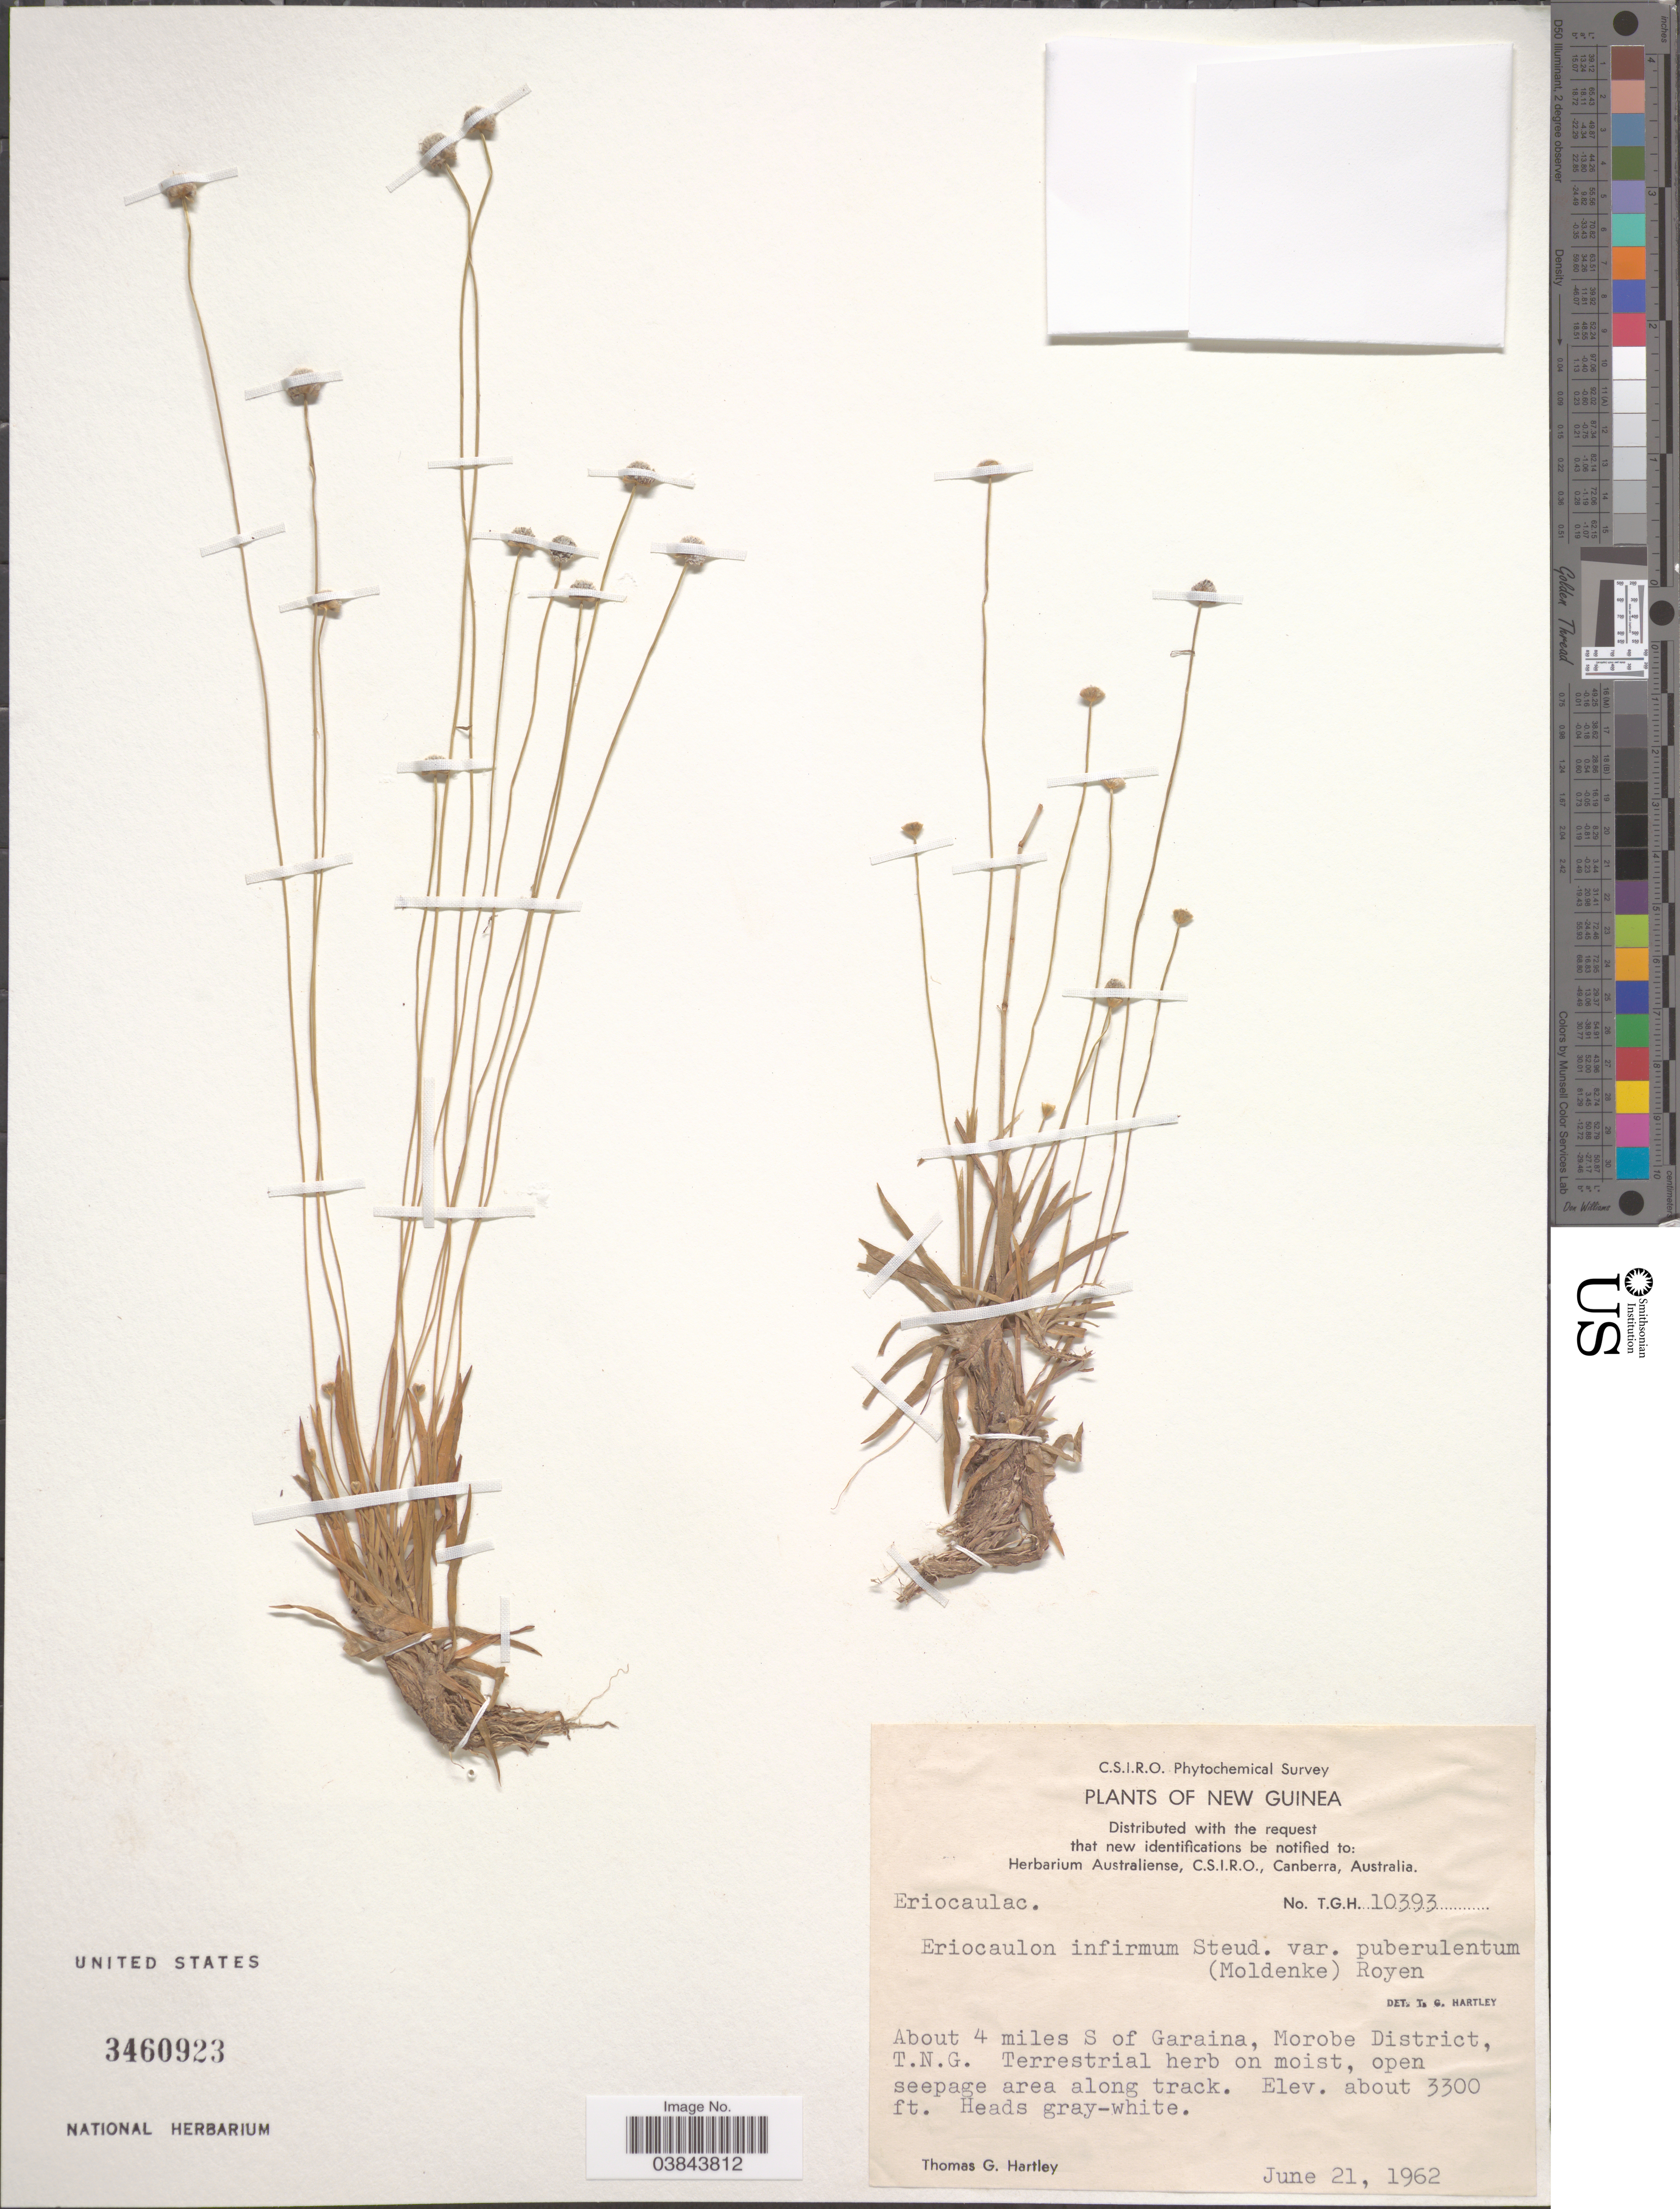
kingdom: Plantae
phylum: Tracheophyta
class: Liliopsida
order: Poales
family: Eriocaulaceae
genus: Eriocaulon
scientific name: Eriocaulon infirmum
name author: Steud.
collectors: T. G. Hartley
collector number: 10393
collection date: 1962-06-21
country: Papua New Guinea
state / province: Morobe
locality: New Guinea. About 4 miles S of Garaina, Morobe District, T.N.G. Terrestrial herb on moist, open seepage area along track.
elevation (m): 1006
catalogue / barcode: US 3460923